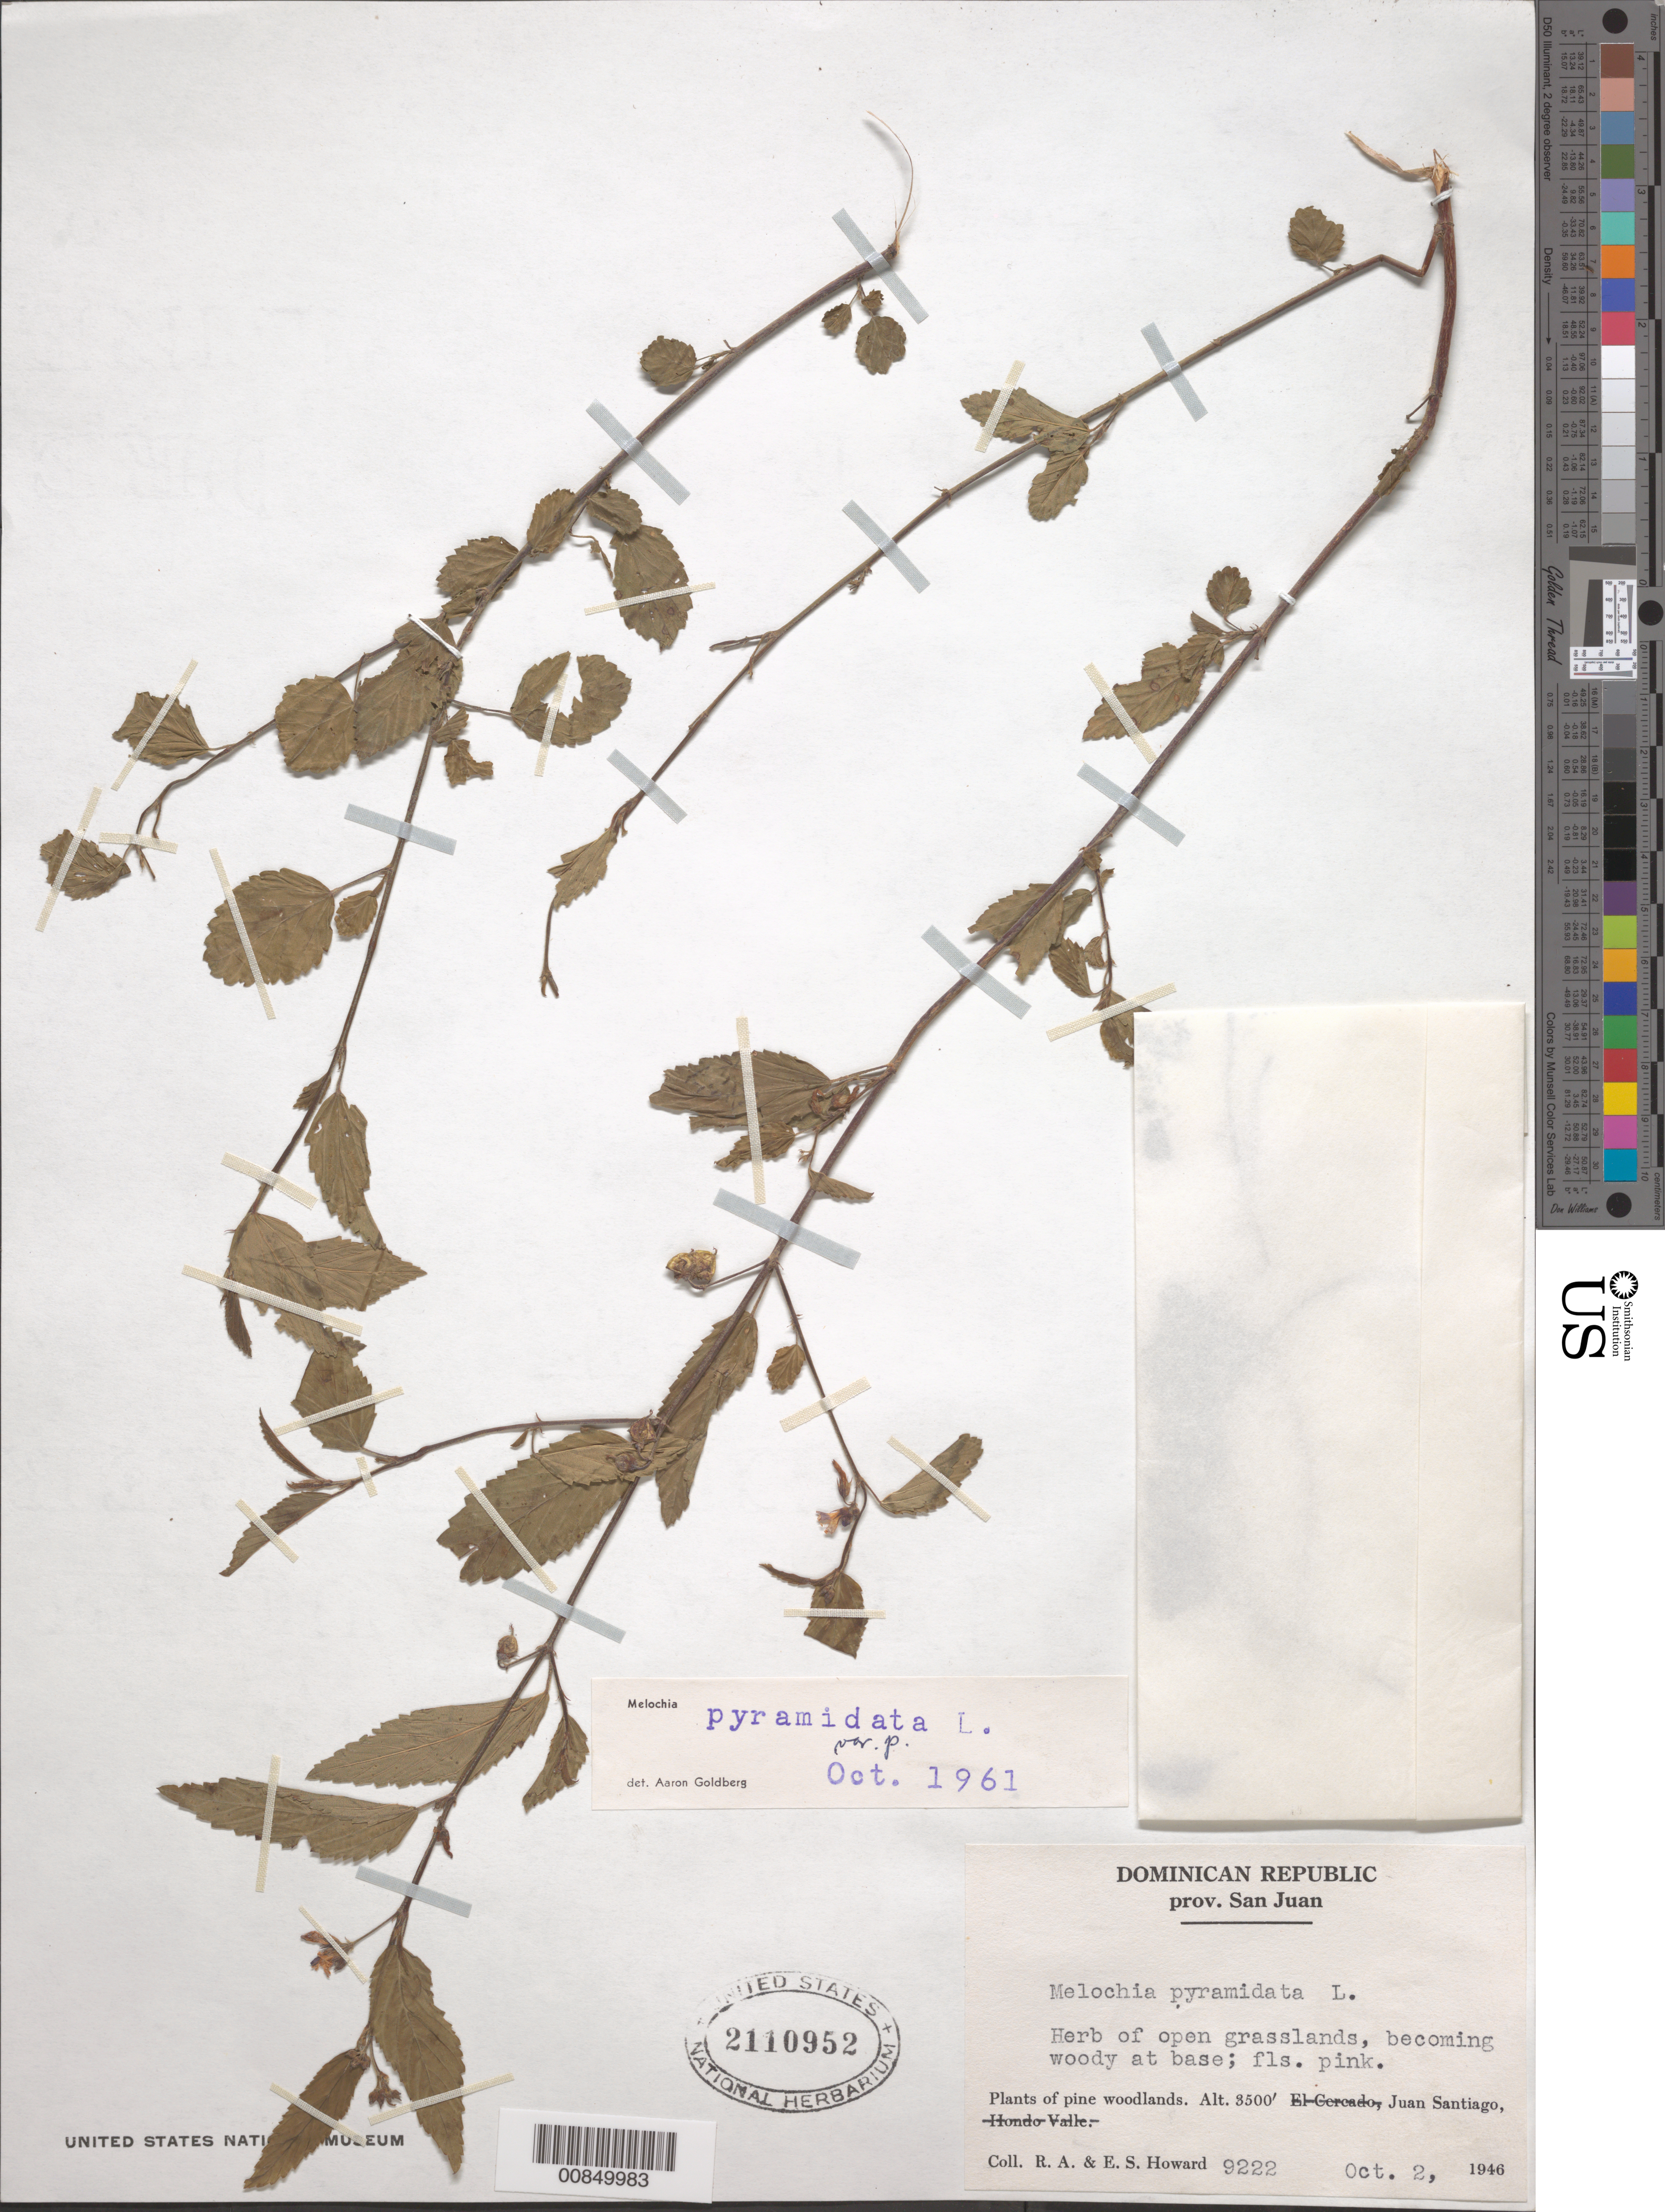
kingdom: Plantae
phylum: Tracheophyta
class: Magnoliopsida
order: Malvales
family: Malvaceae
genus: Melochia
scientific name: Melochia pyramidata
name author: L.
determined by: Goldberg, Aaron, (US), NMNH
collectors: R. A. Howard & E. S. Howard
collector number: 9222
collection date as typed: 02 Oct 1946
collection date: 1946-10-02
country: Dominican Republic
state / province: San Juan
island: Hispaniola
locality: Juan Santiago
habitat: Open grasslands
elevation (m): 1067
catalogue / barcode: US 2110952